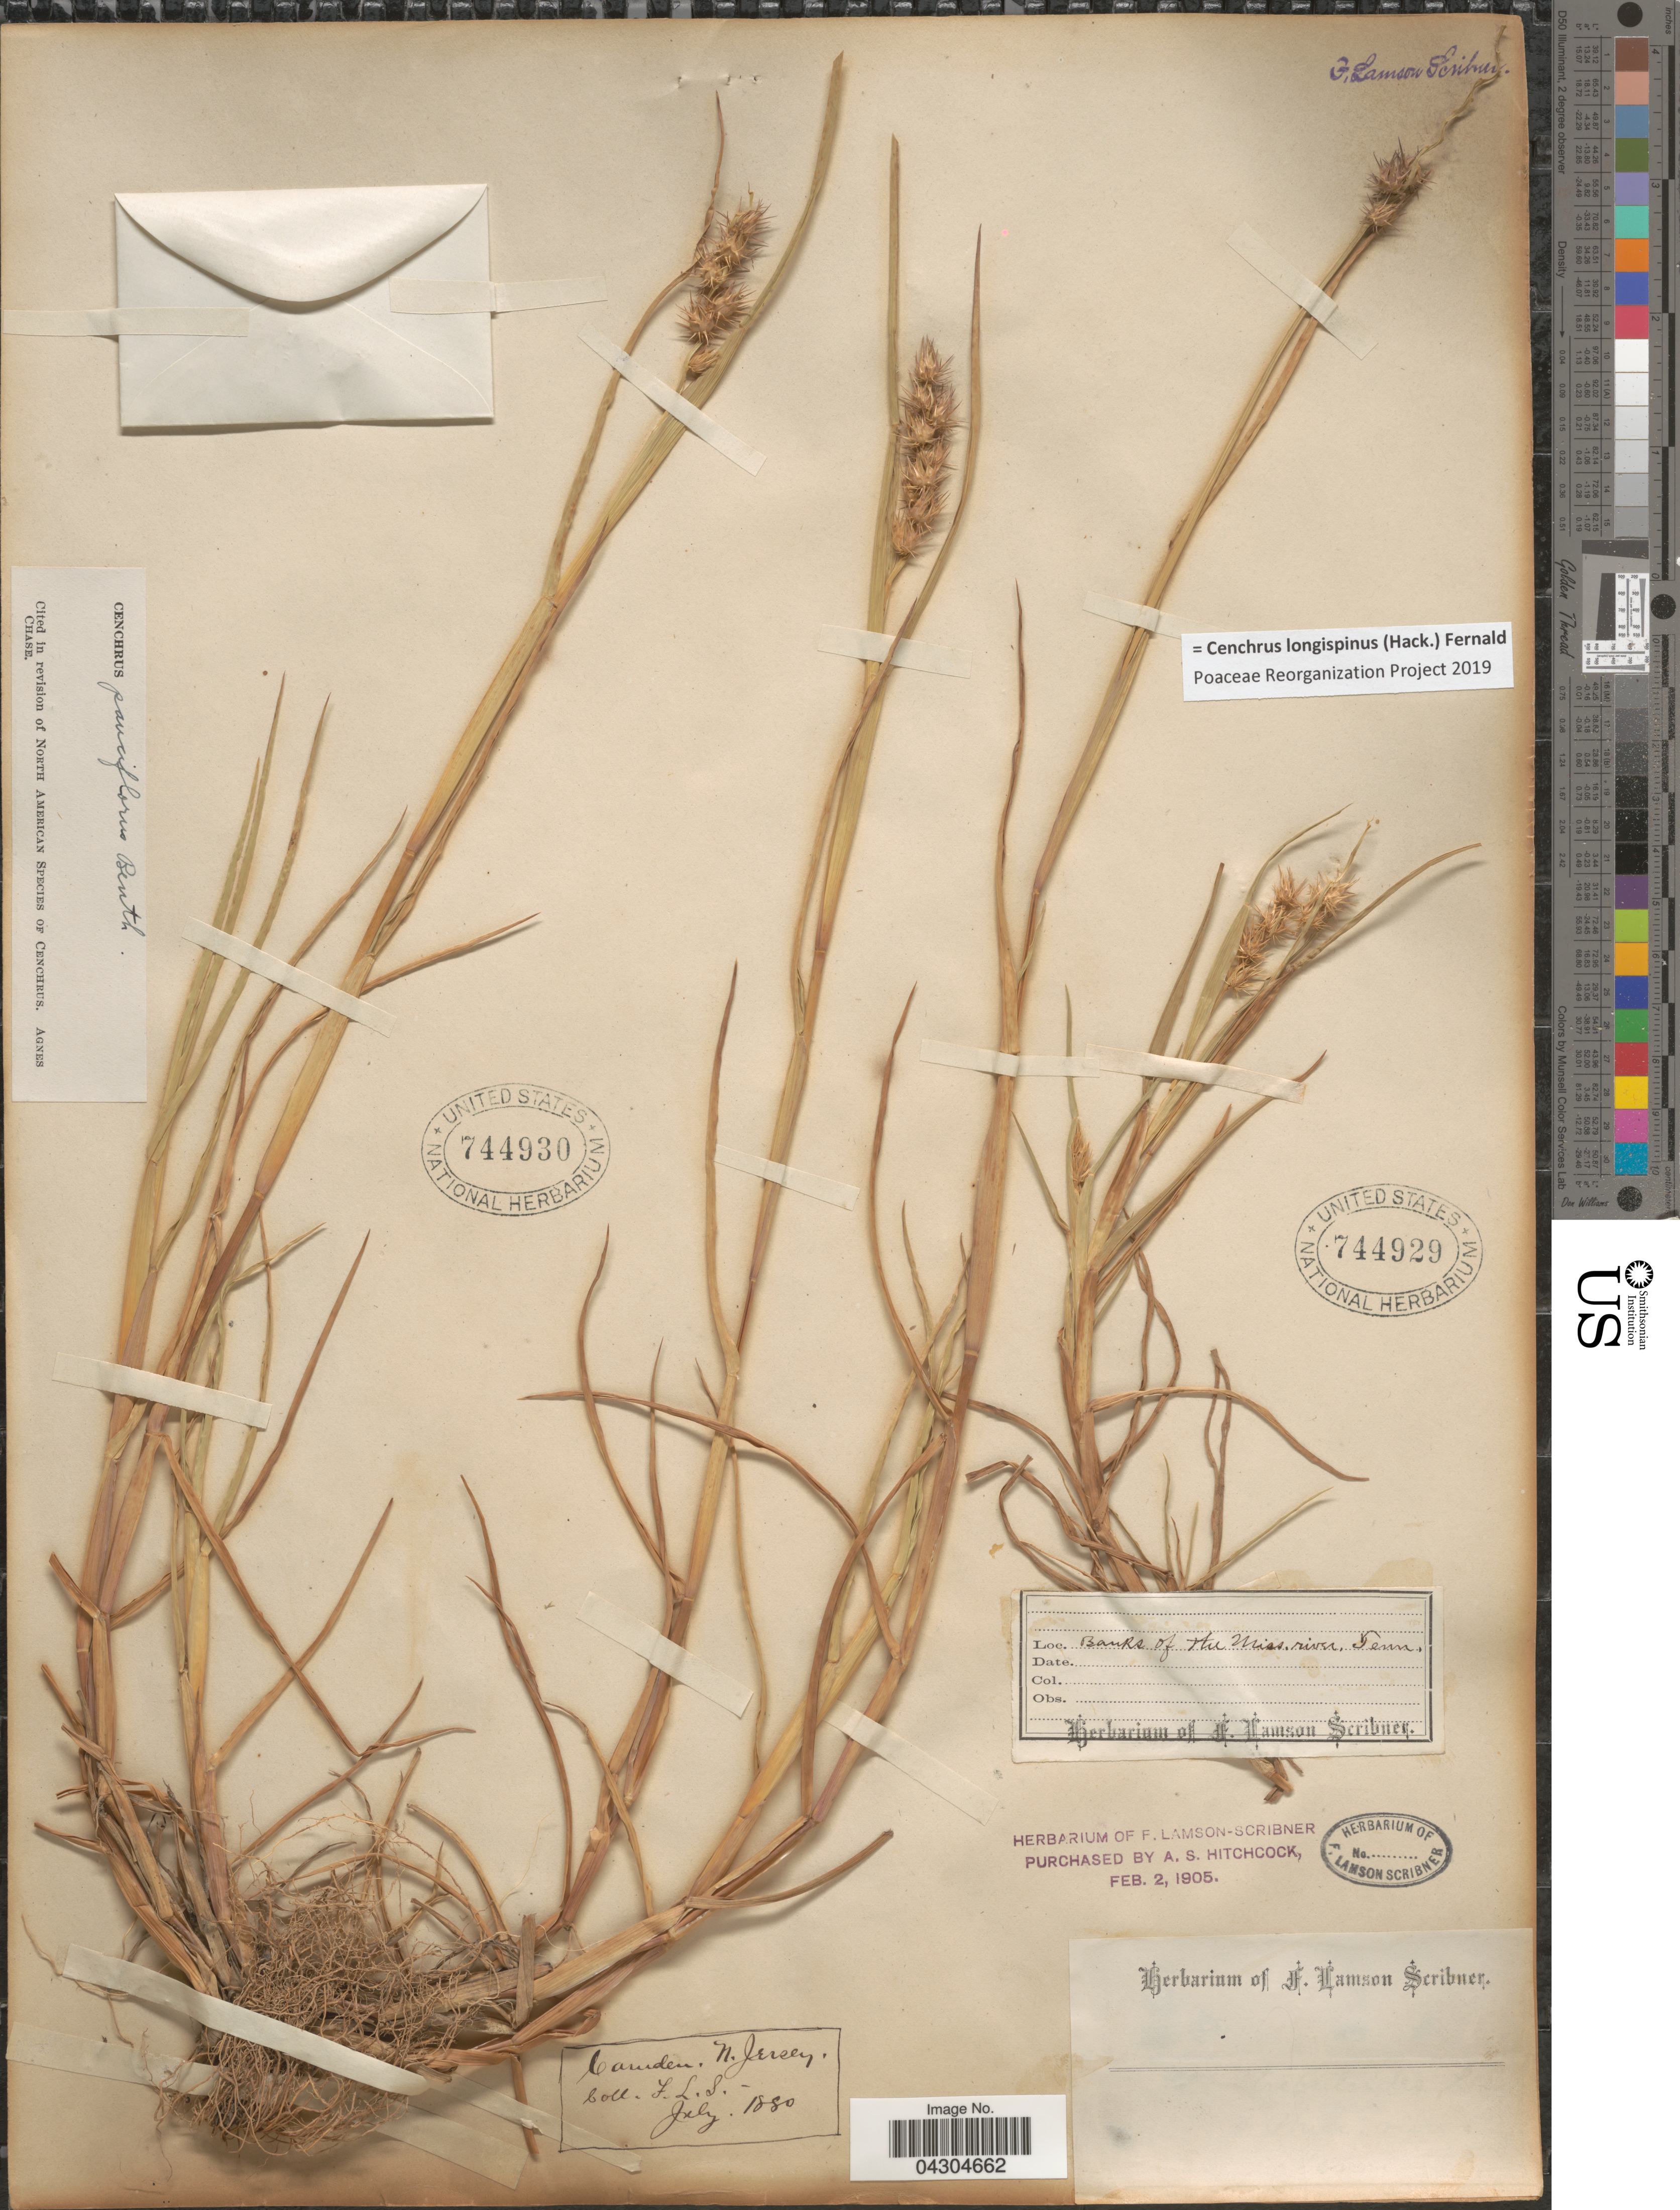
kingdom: Plantae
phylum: Tracheophyta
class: Liliopsida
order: Poales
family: Poaceae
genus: Cenchrus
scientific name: Cenchrus longispinus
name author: (Hack.) Fernald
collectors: F. L. Scribner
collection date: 1880-07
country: United States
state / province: New Jersey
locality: Camden.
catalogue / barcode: US 744930